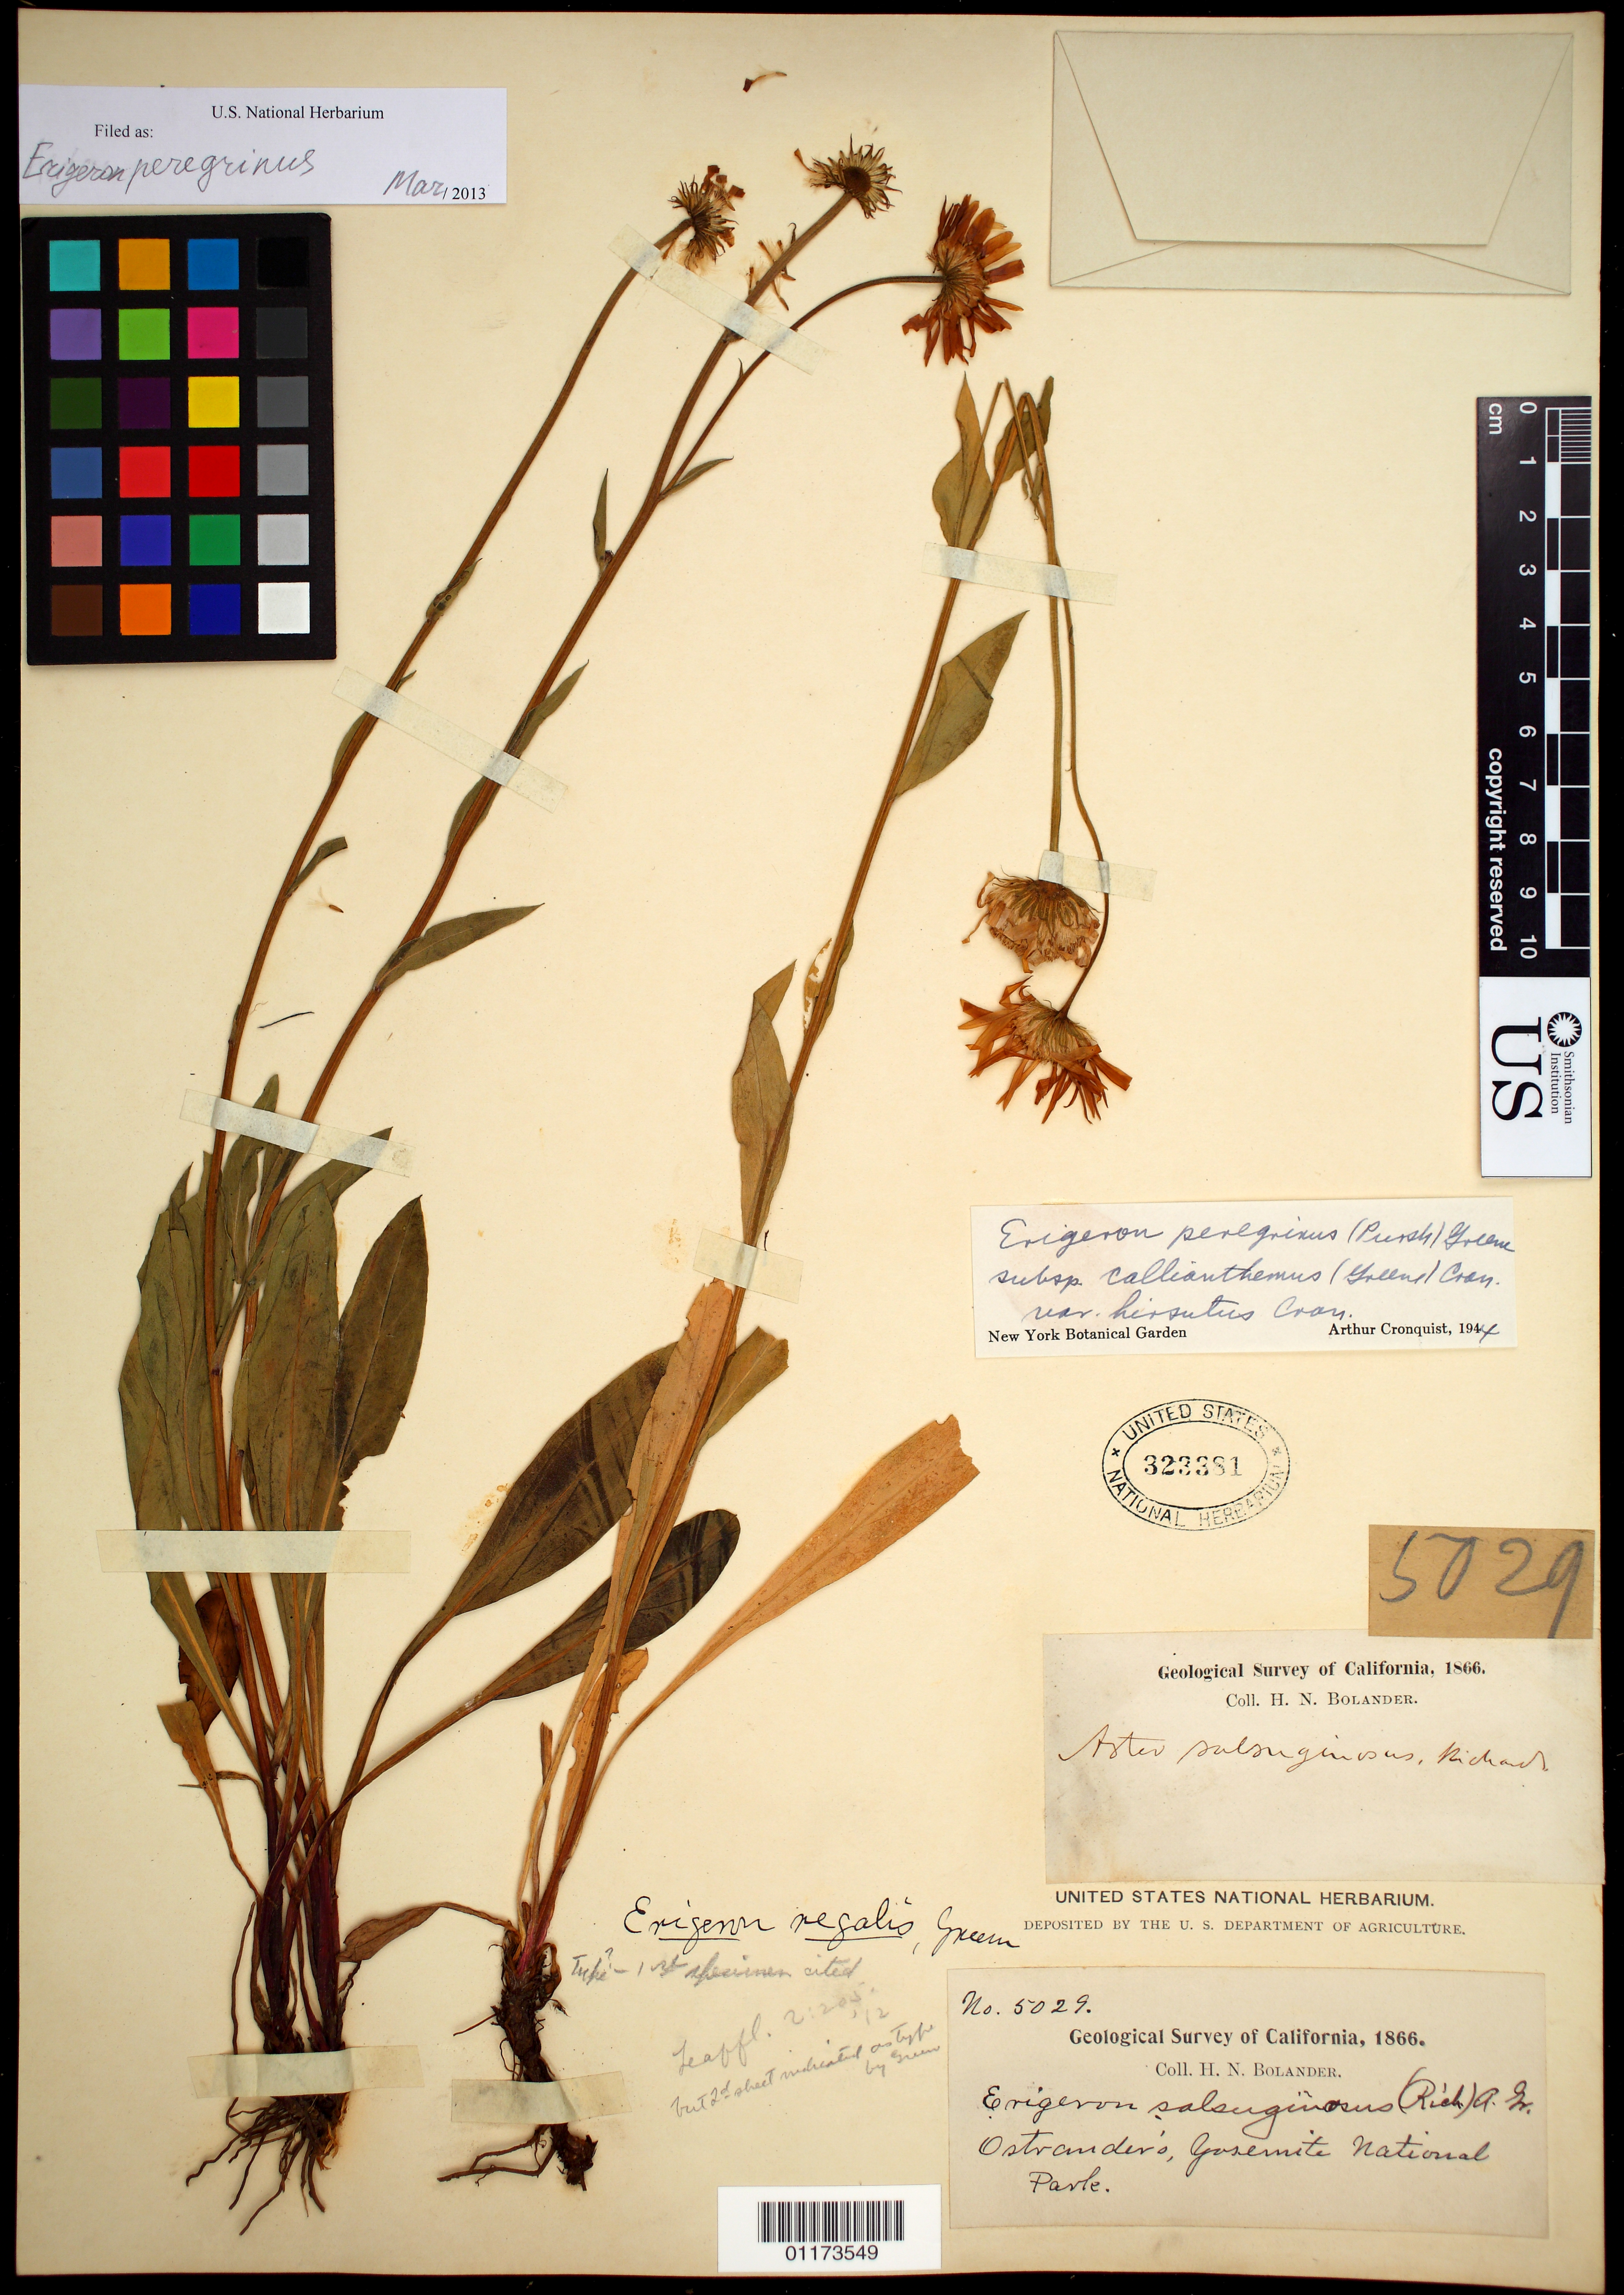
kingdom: Plantae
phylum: Tracheophyta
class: Magnoliopsida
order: Asterales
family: Asteraceae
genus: Erigeron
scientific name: Erigeron peregrinus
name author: (Banks ex Pursh) Greene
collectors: H. Bolander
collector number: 5029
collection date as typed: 1866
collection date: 1866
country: United States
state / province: California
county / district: Mariposa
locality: Ostrander's, Yosemite National Park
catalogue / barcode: US 323381